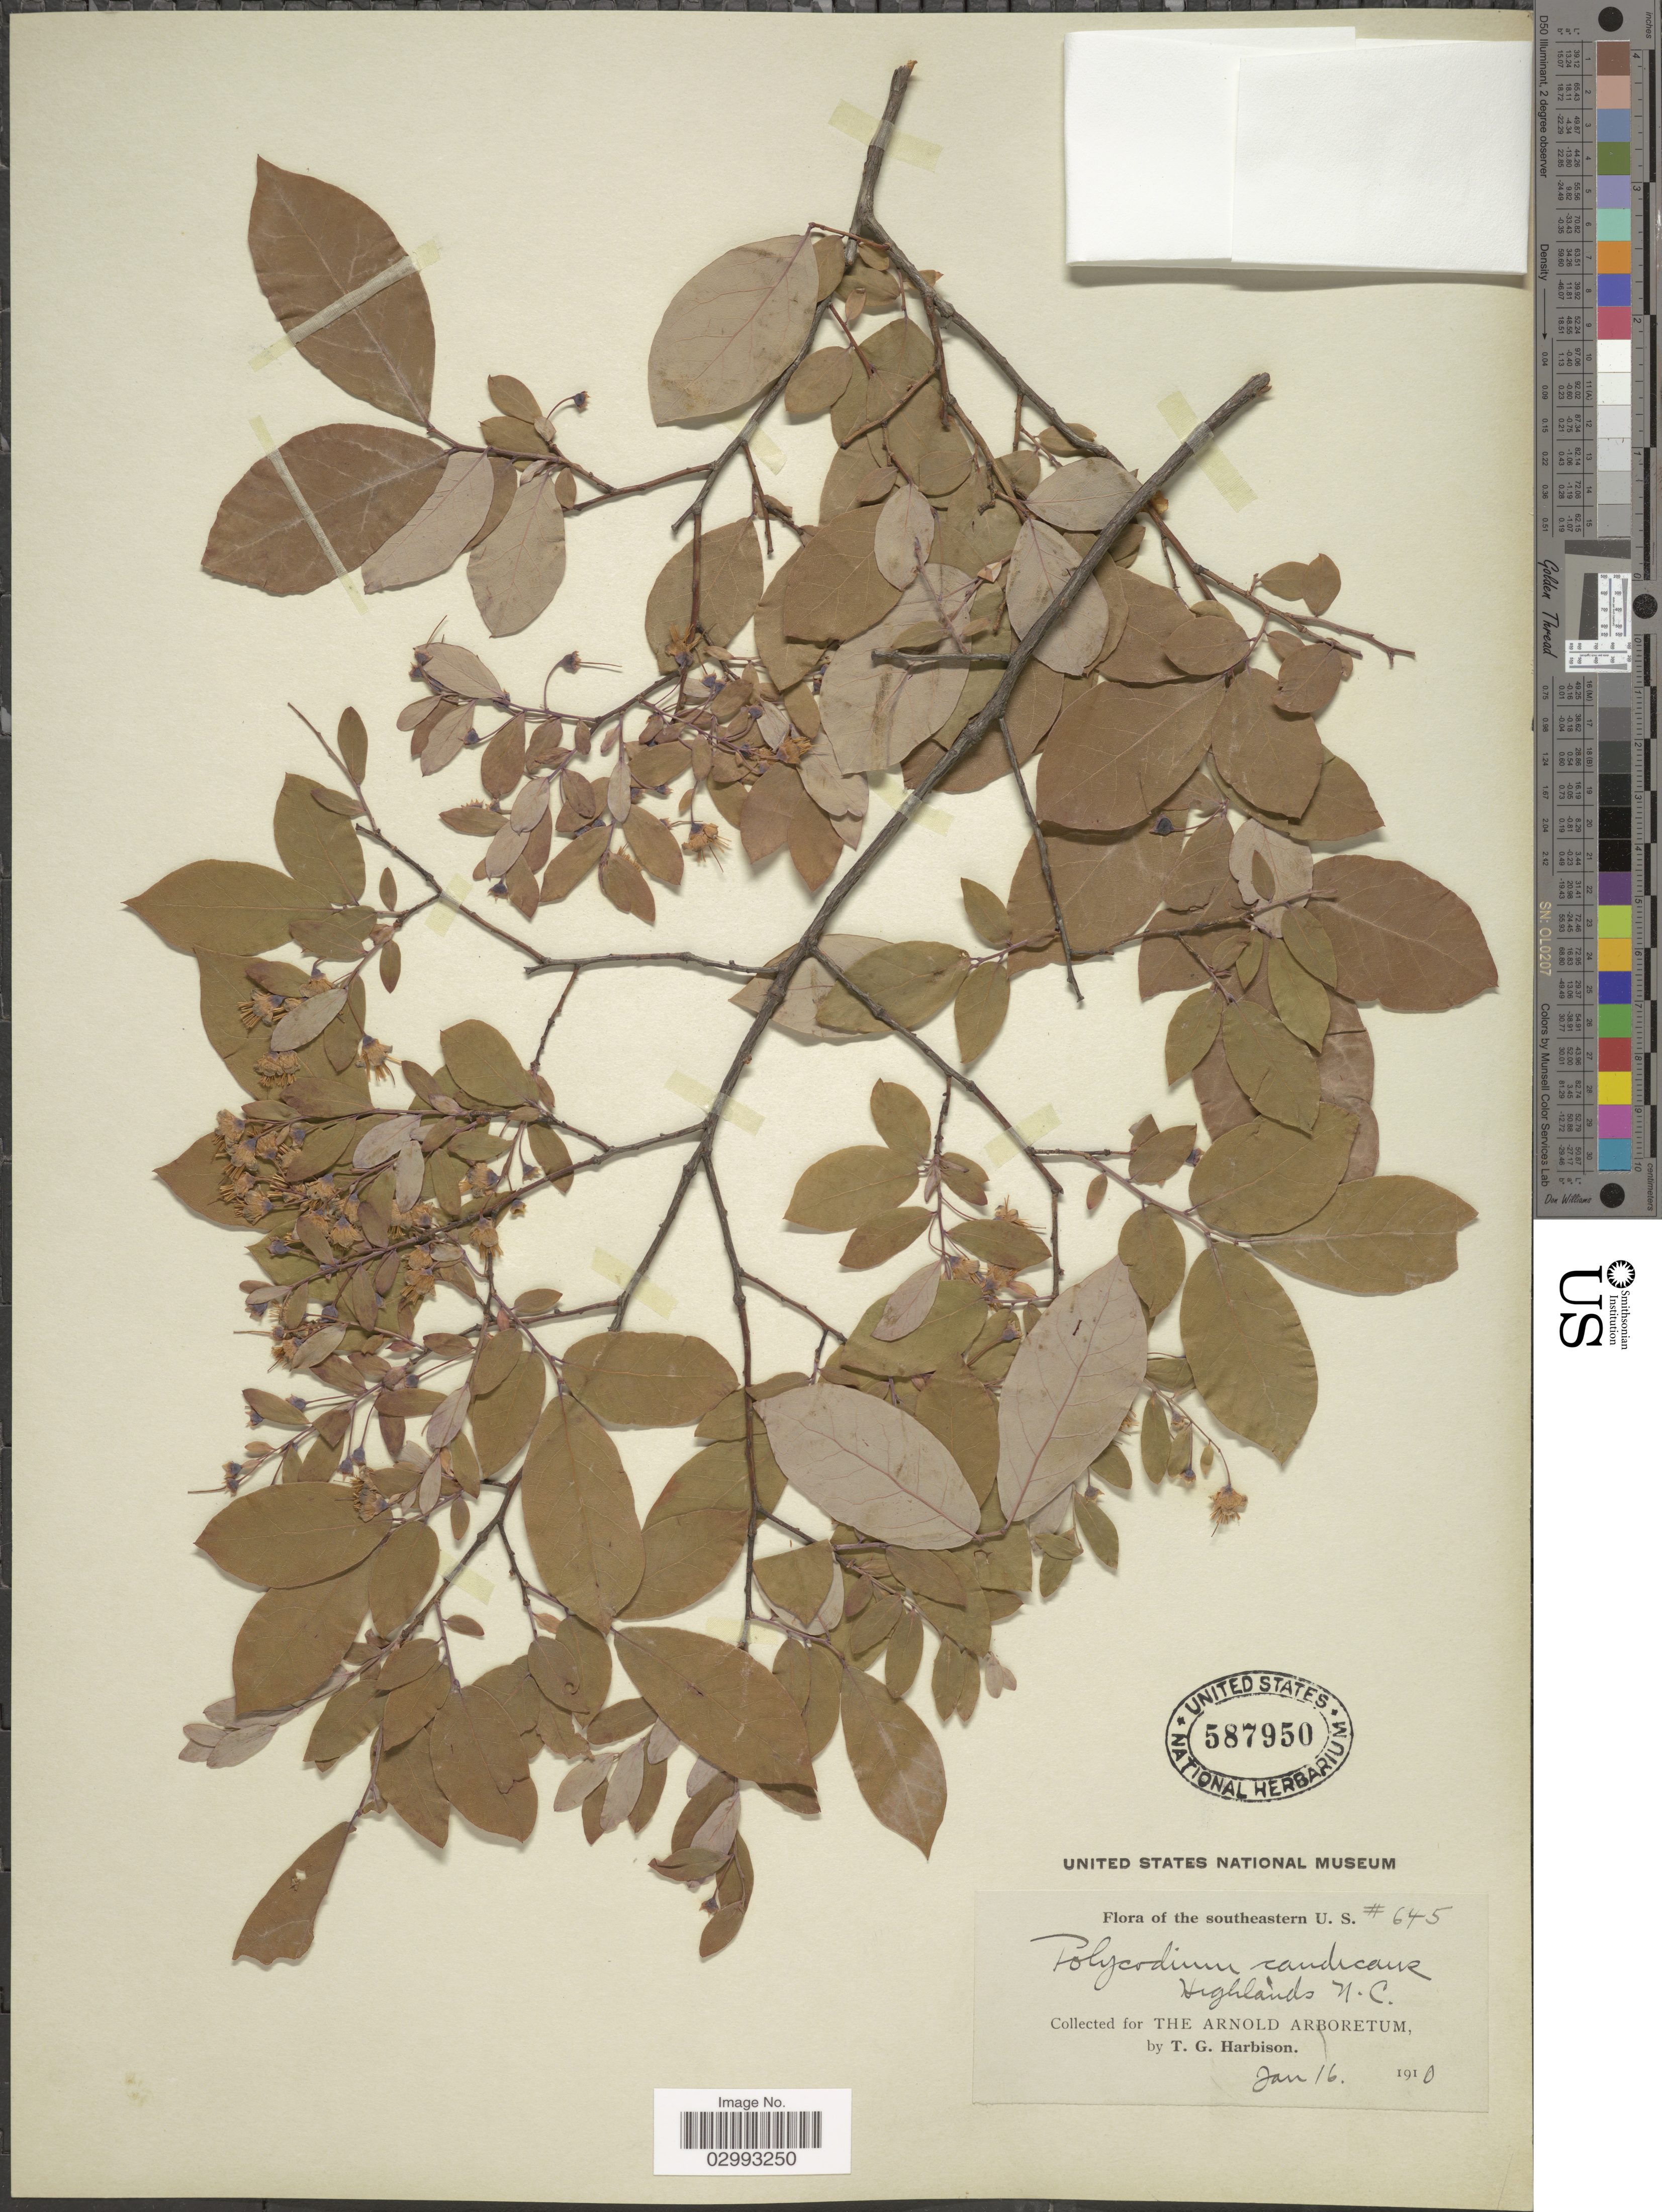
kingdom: Plantae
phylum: Tracheophyta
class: Magnoliopsida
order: Ericales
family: Ericaceae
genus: Polycodium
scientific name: Polycodium neglectum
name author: Small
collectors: T. Harbison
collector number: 645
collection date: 1910-01-16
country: United States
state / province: North Carolina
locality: Southeastern U.S. Highlands N.C.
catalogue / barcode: US 587950